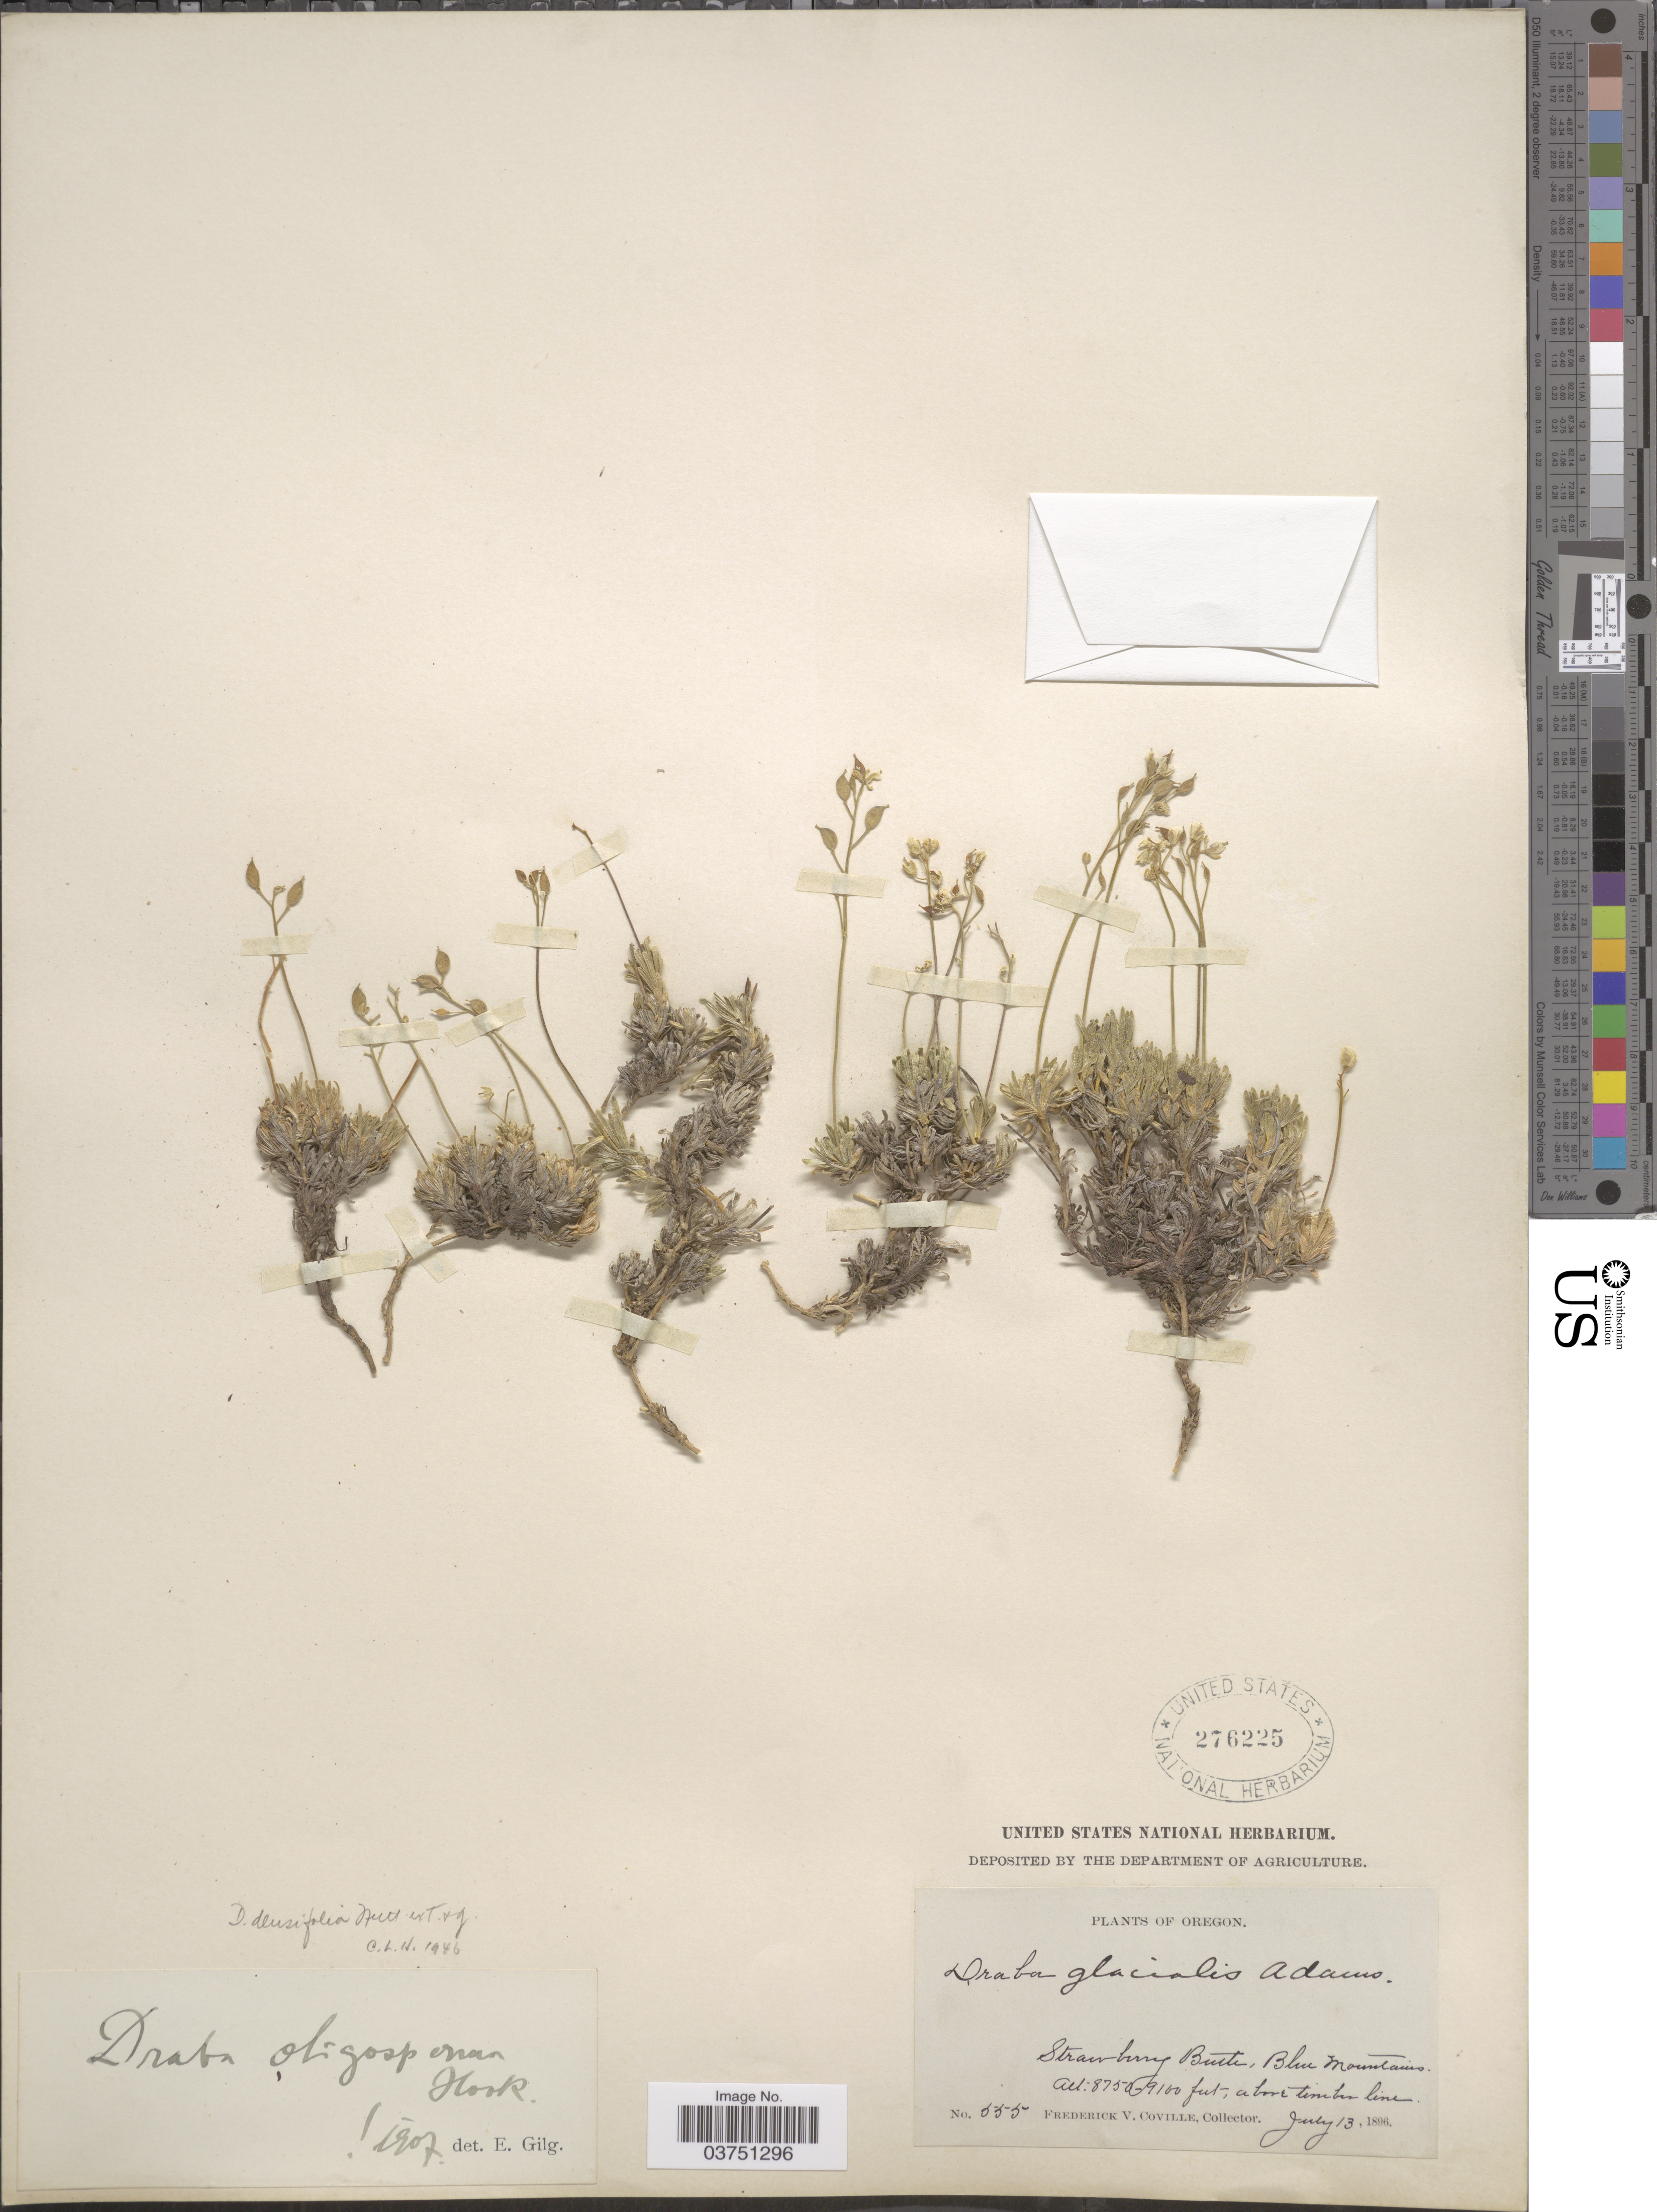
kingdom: Plantae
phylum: Tracheophyta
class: Magnoliopsida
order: Brassicales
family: Brassicaceae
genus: Draba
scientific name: Draba densifolia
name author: Nutt.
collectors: F. V. Coville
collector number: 555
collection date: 1896-07-13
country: United States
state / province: Oregon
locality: Strawberry Butte, Blue Mountains.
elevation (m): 2667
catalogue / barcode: US 276225